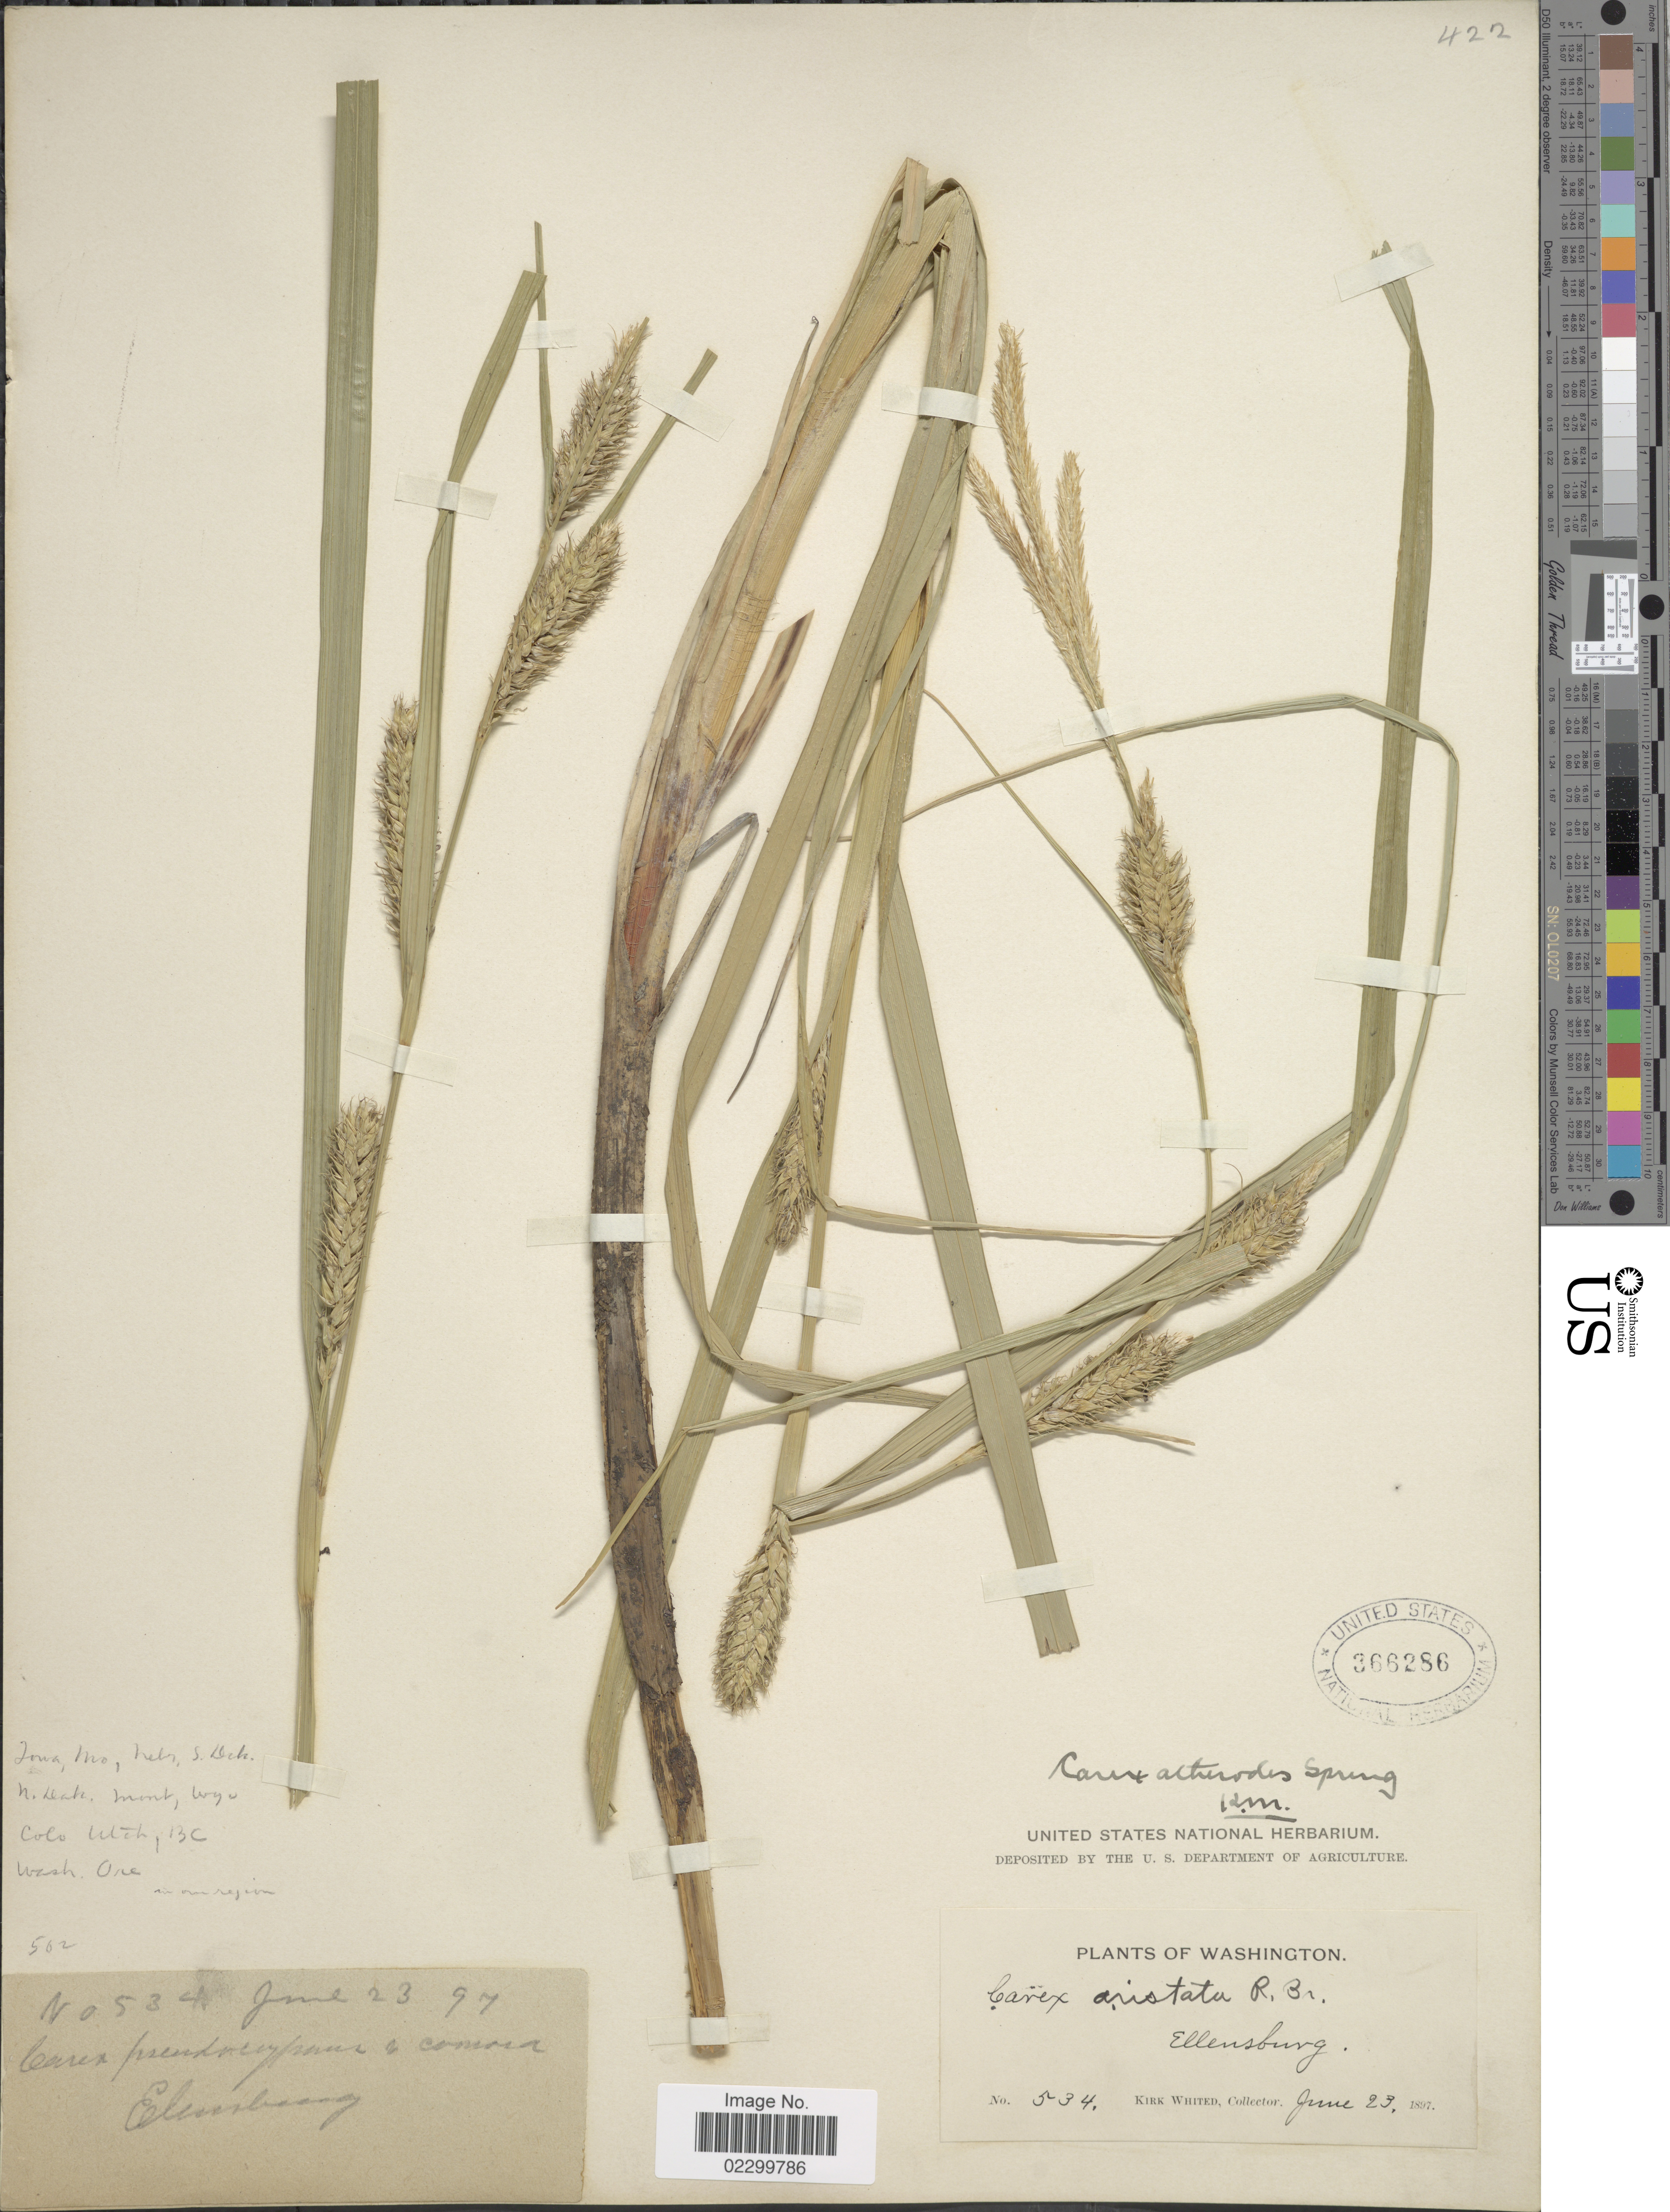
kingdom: Plantae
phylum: Tracheophyta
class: Liliopsida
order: Poales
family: Cyperaceae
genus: Carex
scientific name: Carex atherodes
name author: Spreng.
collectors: K. Whited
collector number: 534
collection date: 1897-06-23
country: United States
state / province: Washington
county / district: Kittitas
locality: Ellensburg.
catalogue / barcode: US 366286